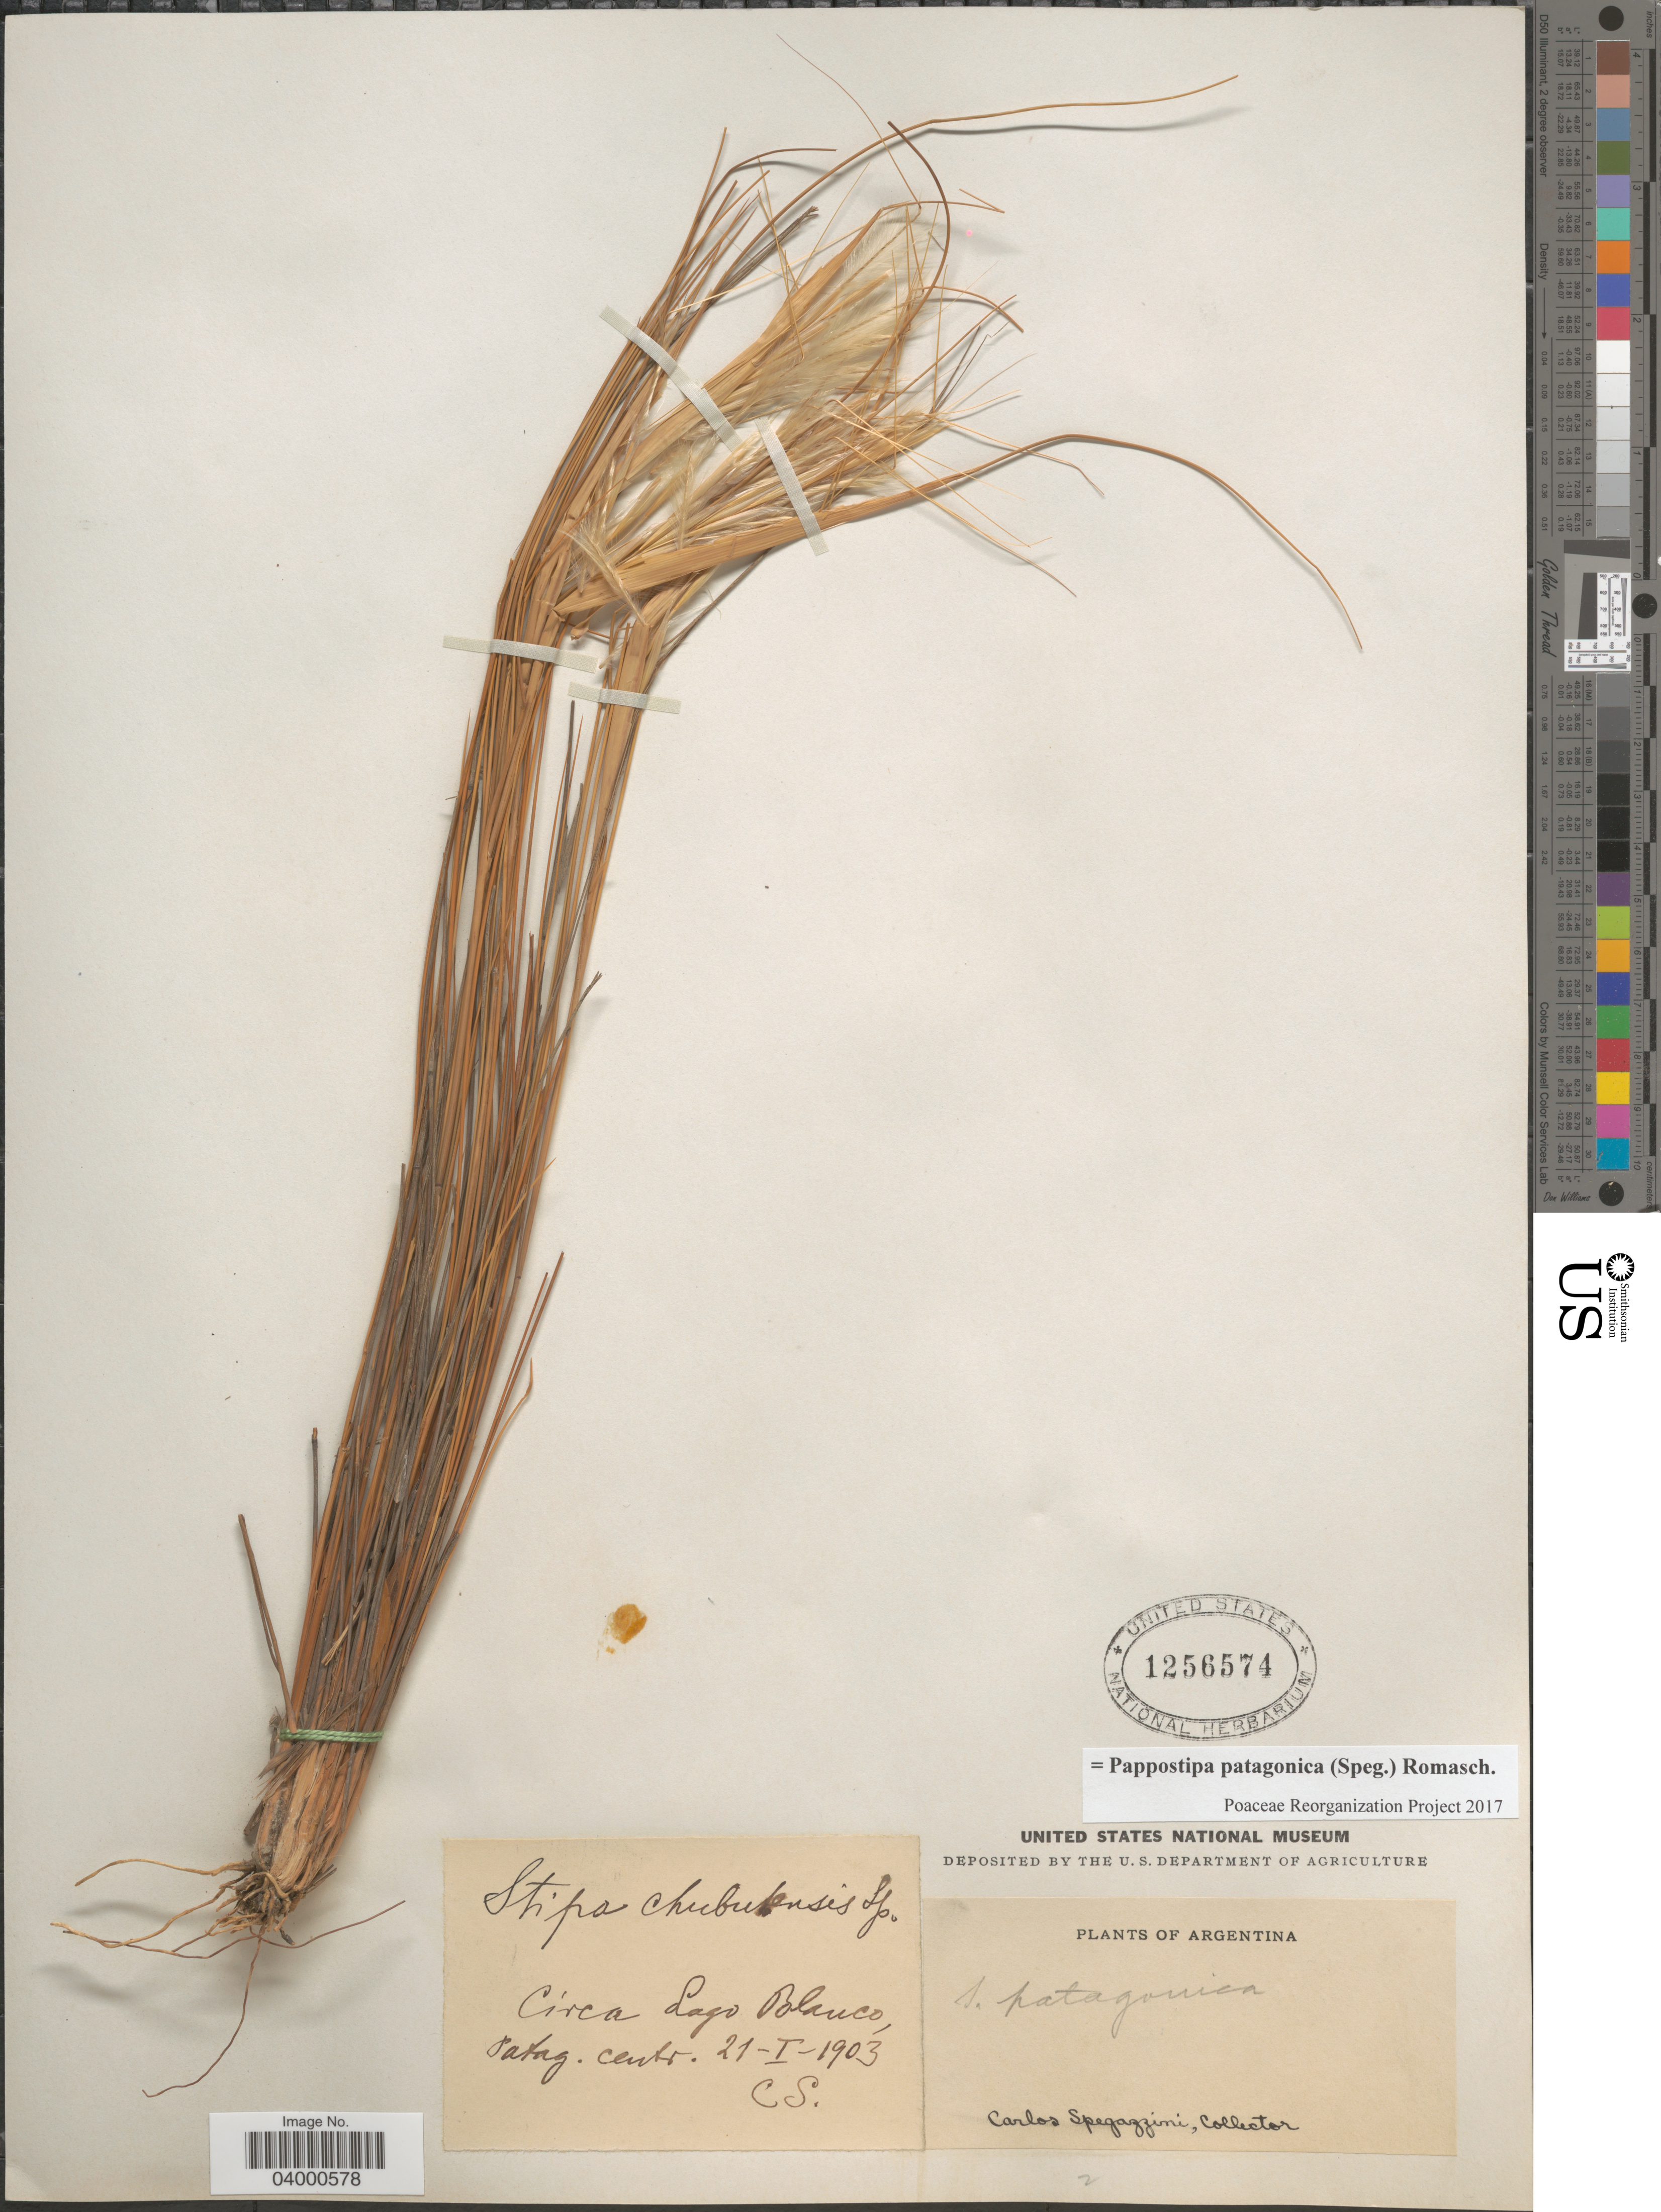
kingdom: Plantae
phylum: Tracheophyta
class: Liliopsida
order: Poales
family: Poaceae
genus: Pappostipa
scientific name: Pappostipa patagonica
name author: (Speg.) Romasch.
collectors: C. L. Spegazzini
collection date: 1903-01-21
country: Argentina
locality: Circa Lago Blanco, Patag. centr.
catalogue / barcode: US 1256574